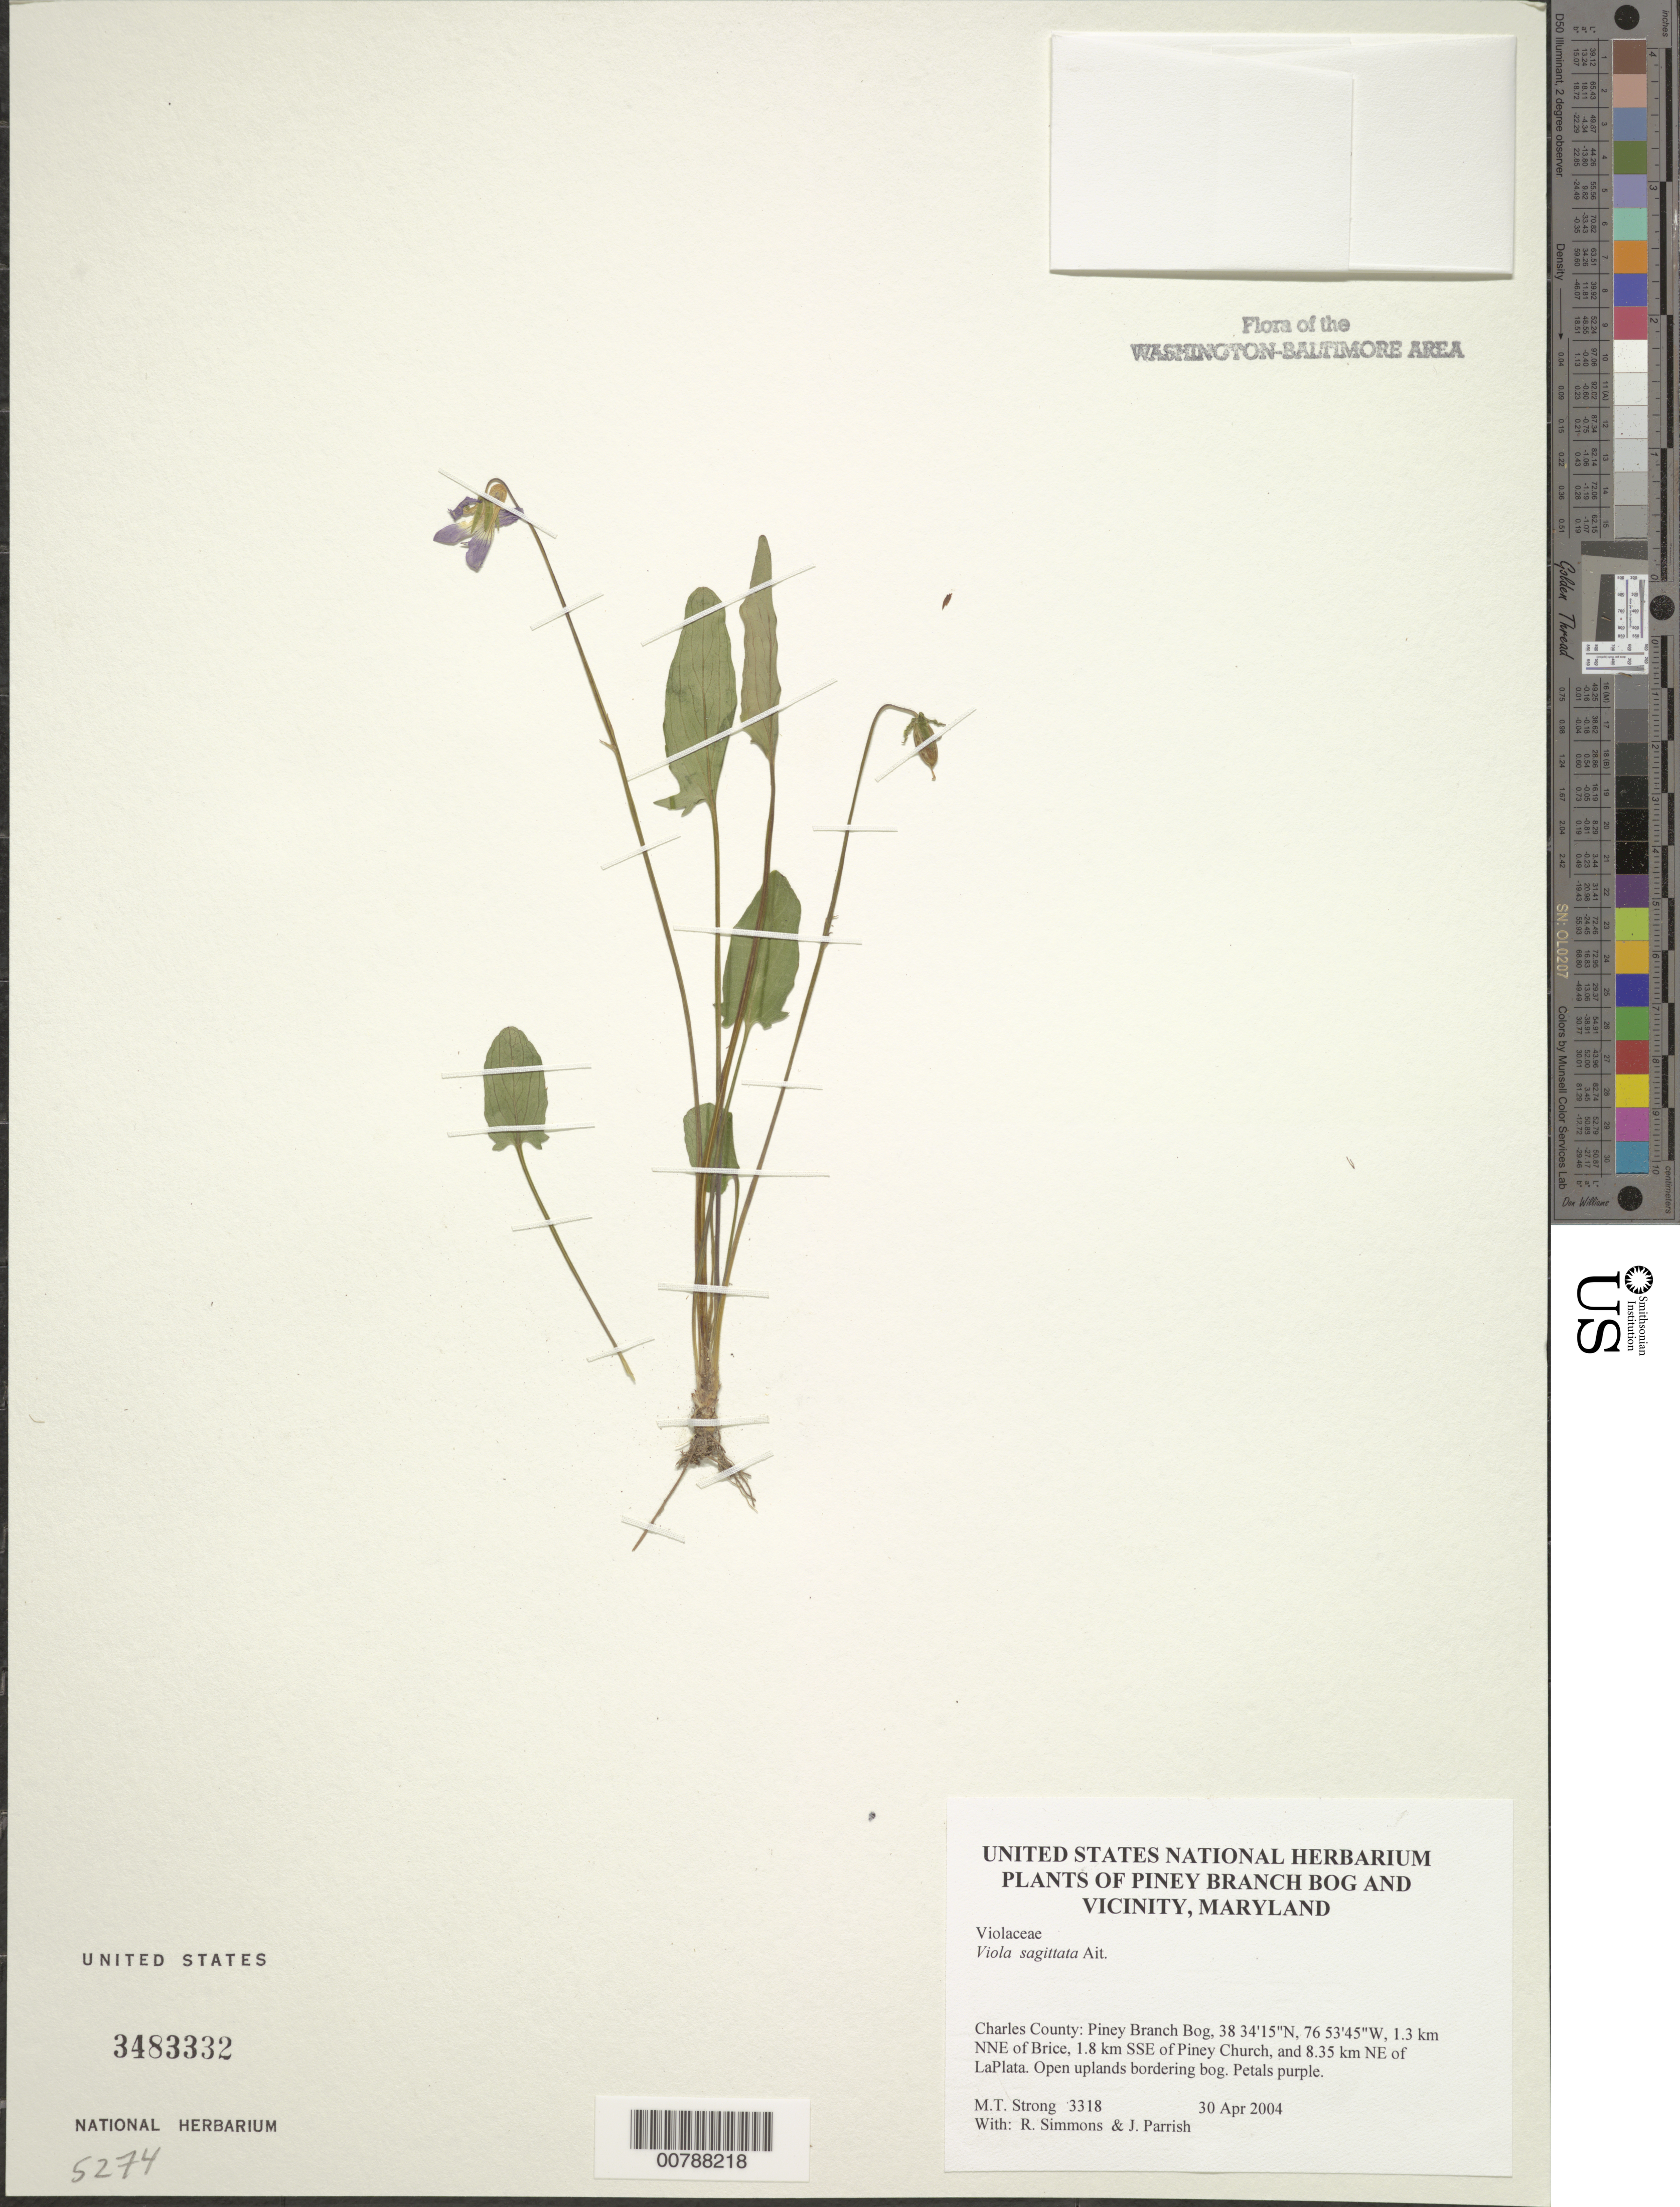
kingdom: Plantae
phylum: Tracheophyta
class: Magnoliopsida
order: Malpighiales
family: Violaceae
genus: Viola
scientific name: Viola sagittata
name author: Aiton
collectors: M. T. Strong, R. B. Simmons & J. Parrish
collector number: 3318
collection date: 2004-04-30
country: United States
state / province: Maryland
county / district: Charles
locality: Piney Branch Bog, 1.3 km NNE of Brice, 1.8 km SSE of Piney Church, and 8.35 km NE of LaPlata.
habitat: Open uplands bordering bog.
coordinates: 38 34 15 N, 76 53 45 W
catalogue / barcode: US 3483332